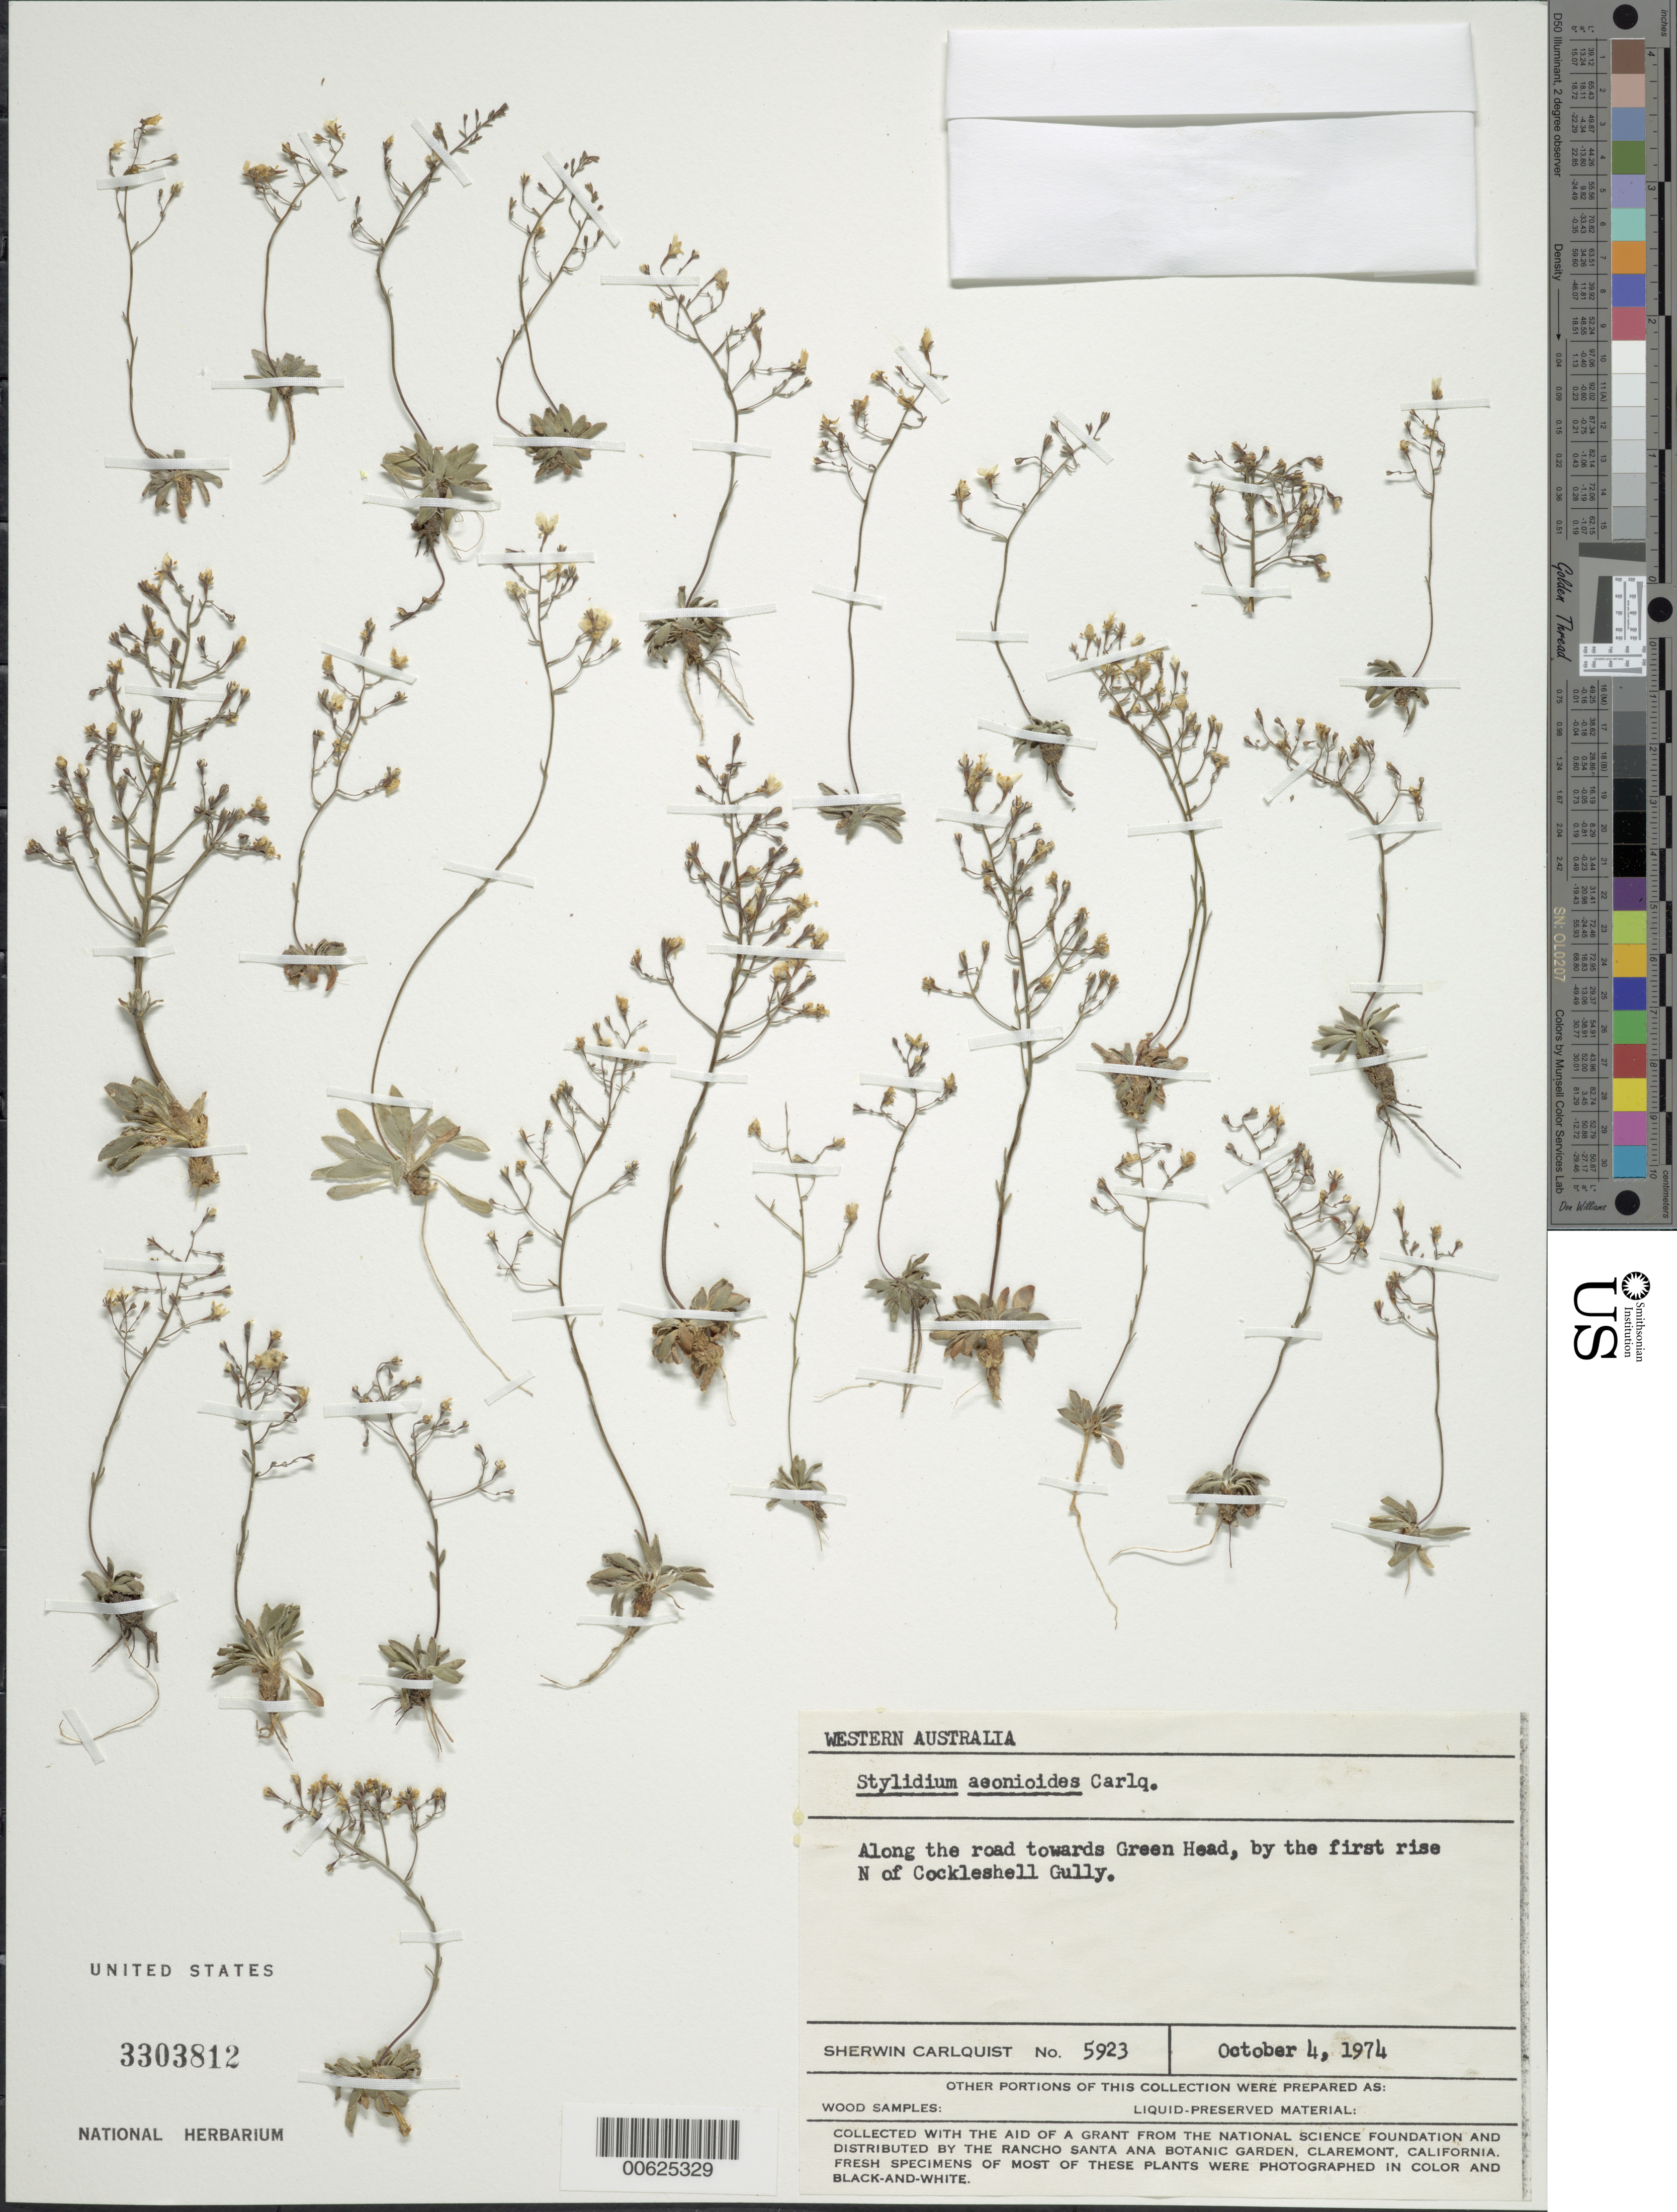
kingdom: Plantae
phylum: Tracheophyta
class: Magnoliopsida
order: Asterales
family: Stylidiaceae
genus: Stylidium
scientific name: Stylidium aeonioides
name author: Carlquist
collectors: S. Carlquist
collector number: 5923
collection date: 1974-10-04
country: Australia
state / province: Western Australia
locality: Along the road towards Green Head, by the first rise N of Cockleshell Gully.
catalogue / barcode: US 3303812